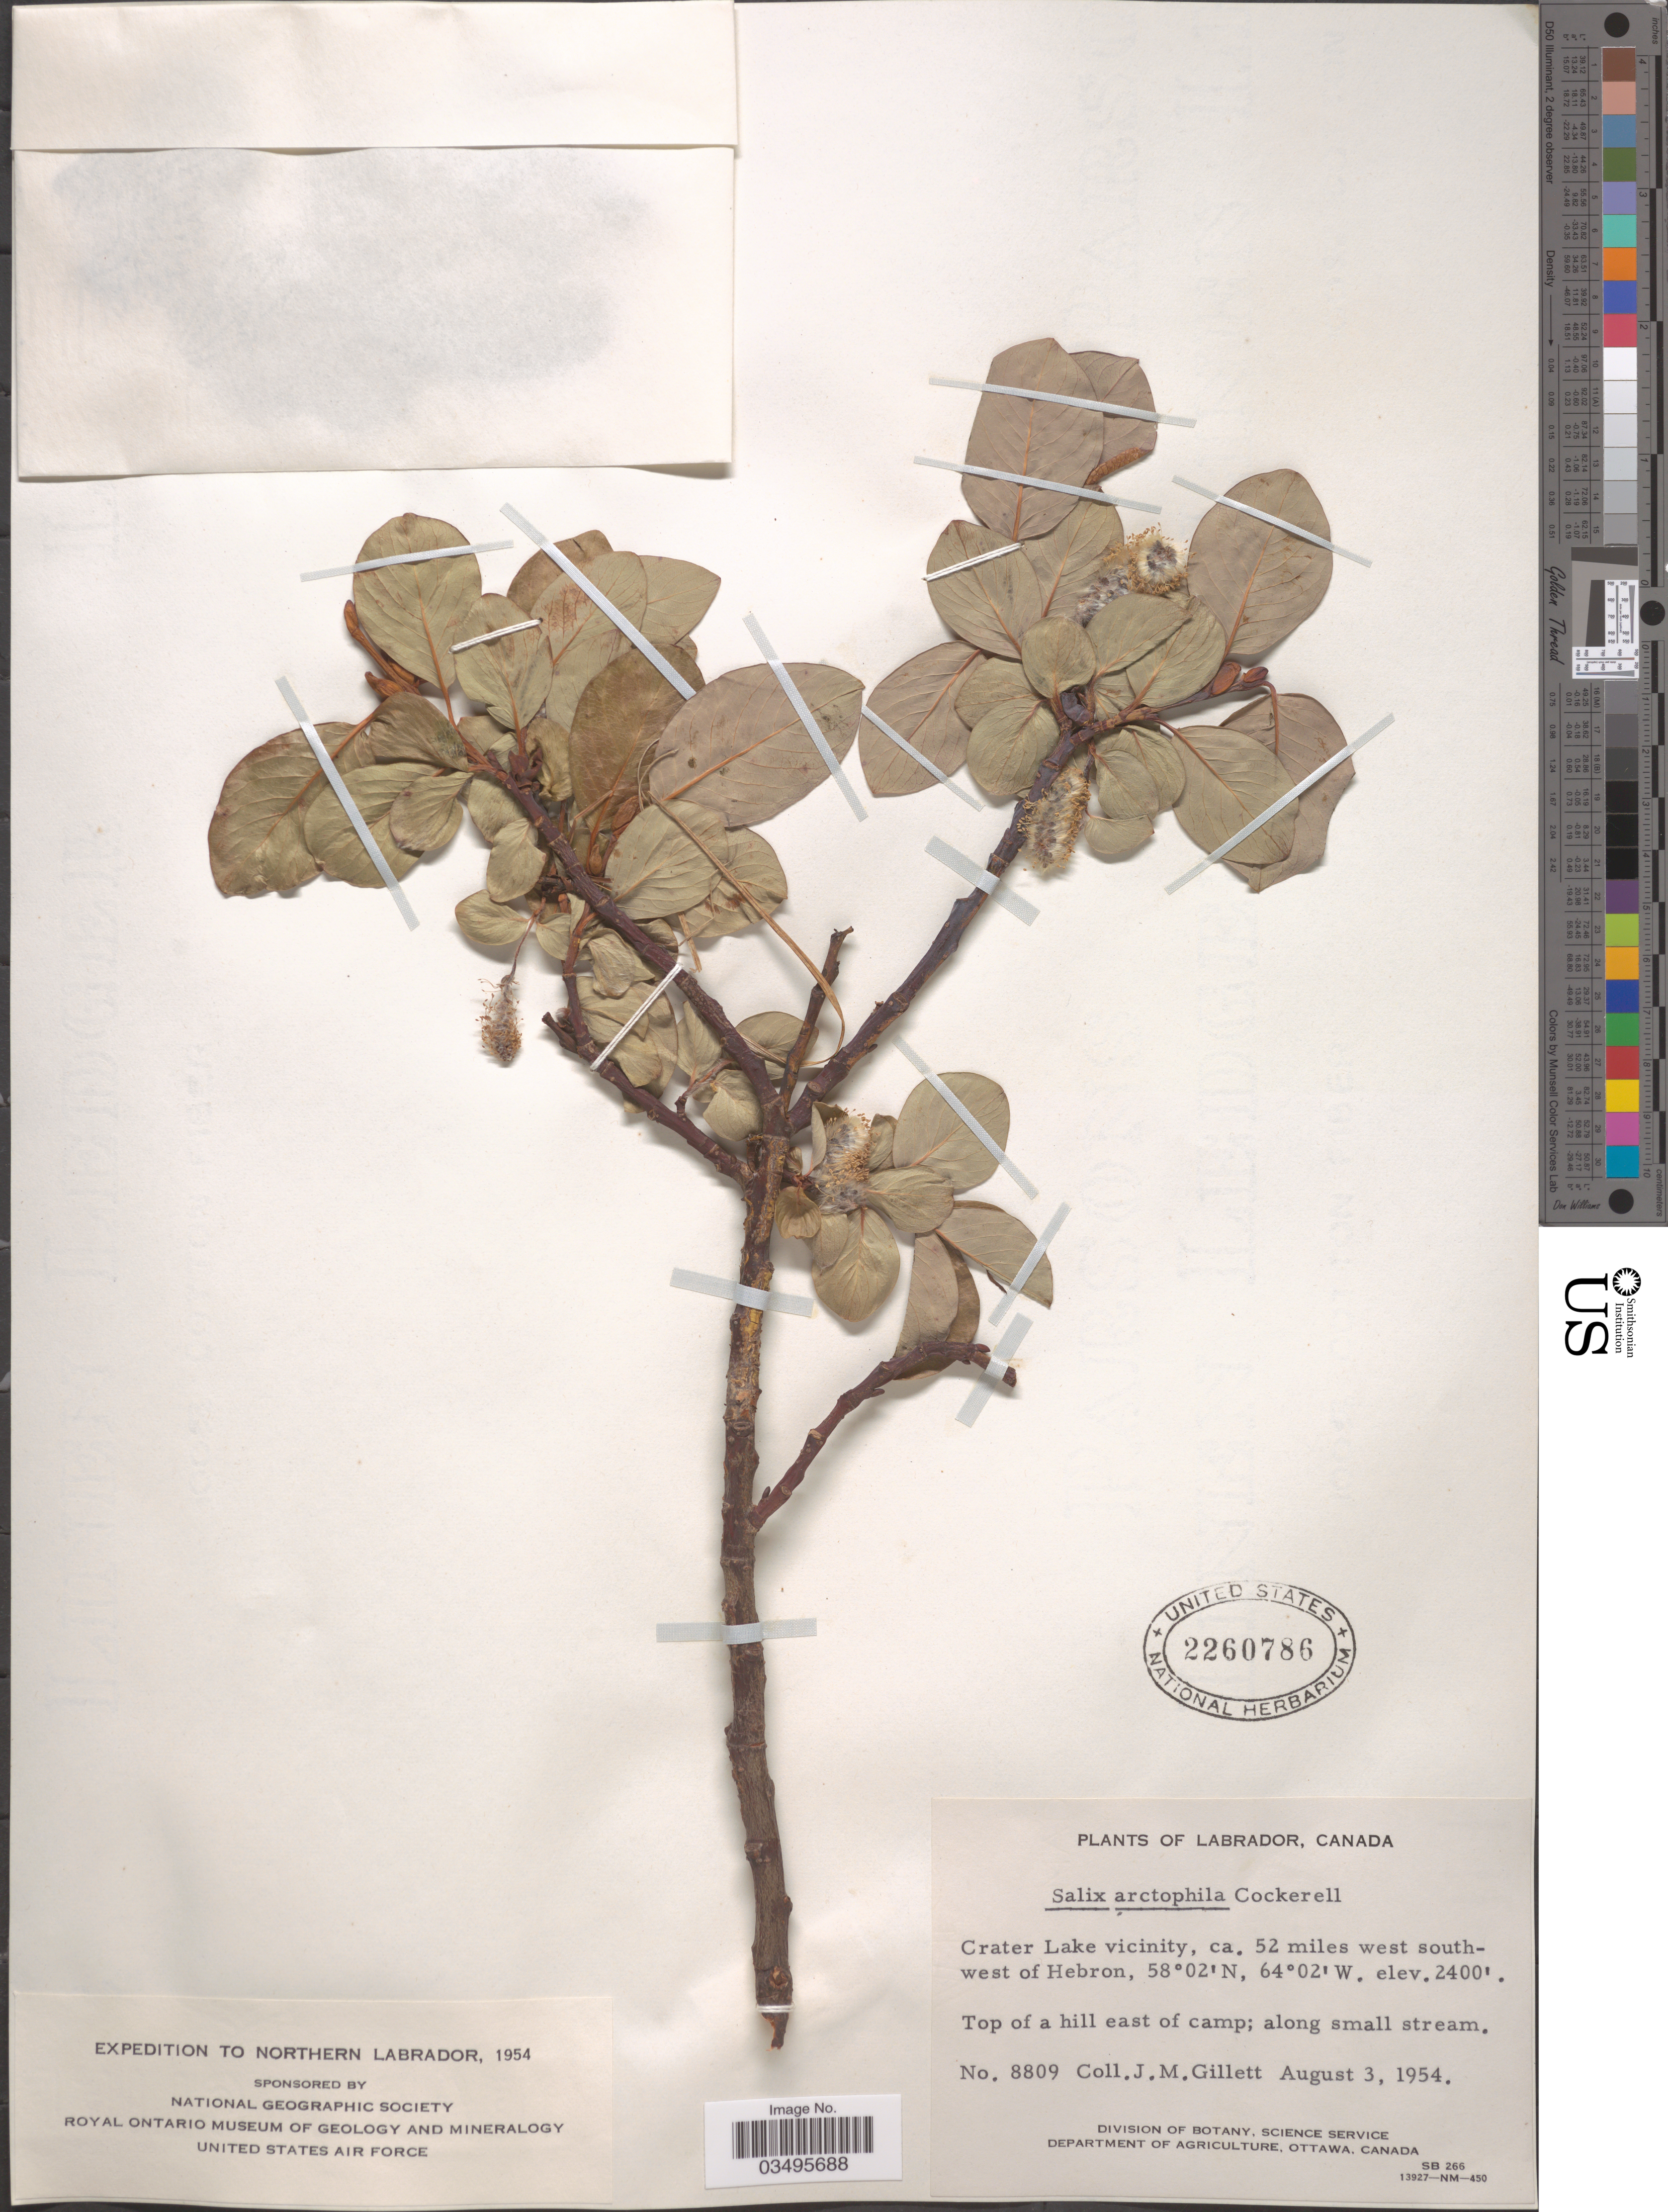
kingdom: Plantae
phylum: Tracheophyta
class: Magnoliopsida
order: Malpighiales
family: Salicaceae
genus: Salix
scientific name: Salix arctophila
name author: Cockerell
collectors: J. M. Gillett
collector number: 8809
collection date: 1954-08-03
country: Canada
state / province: Newfoundland and Labrador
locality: Northern Labrador. Crater Lake vicinity, ca. 52 miles west southwest of Hebron. Top of a hill east of camp; along small stream.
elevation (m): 732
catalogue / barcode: US 2260786